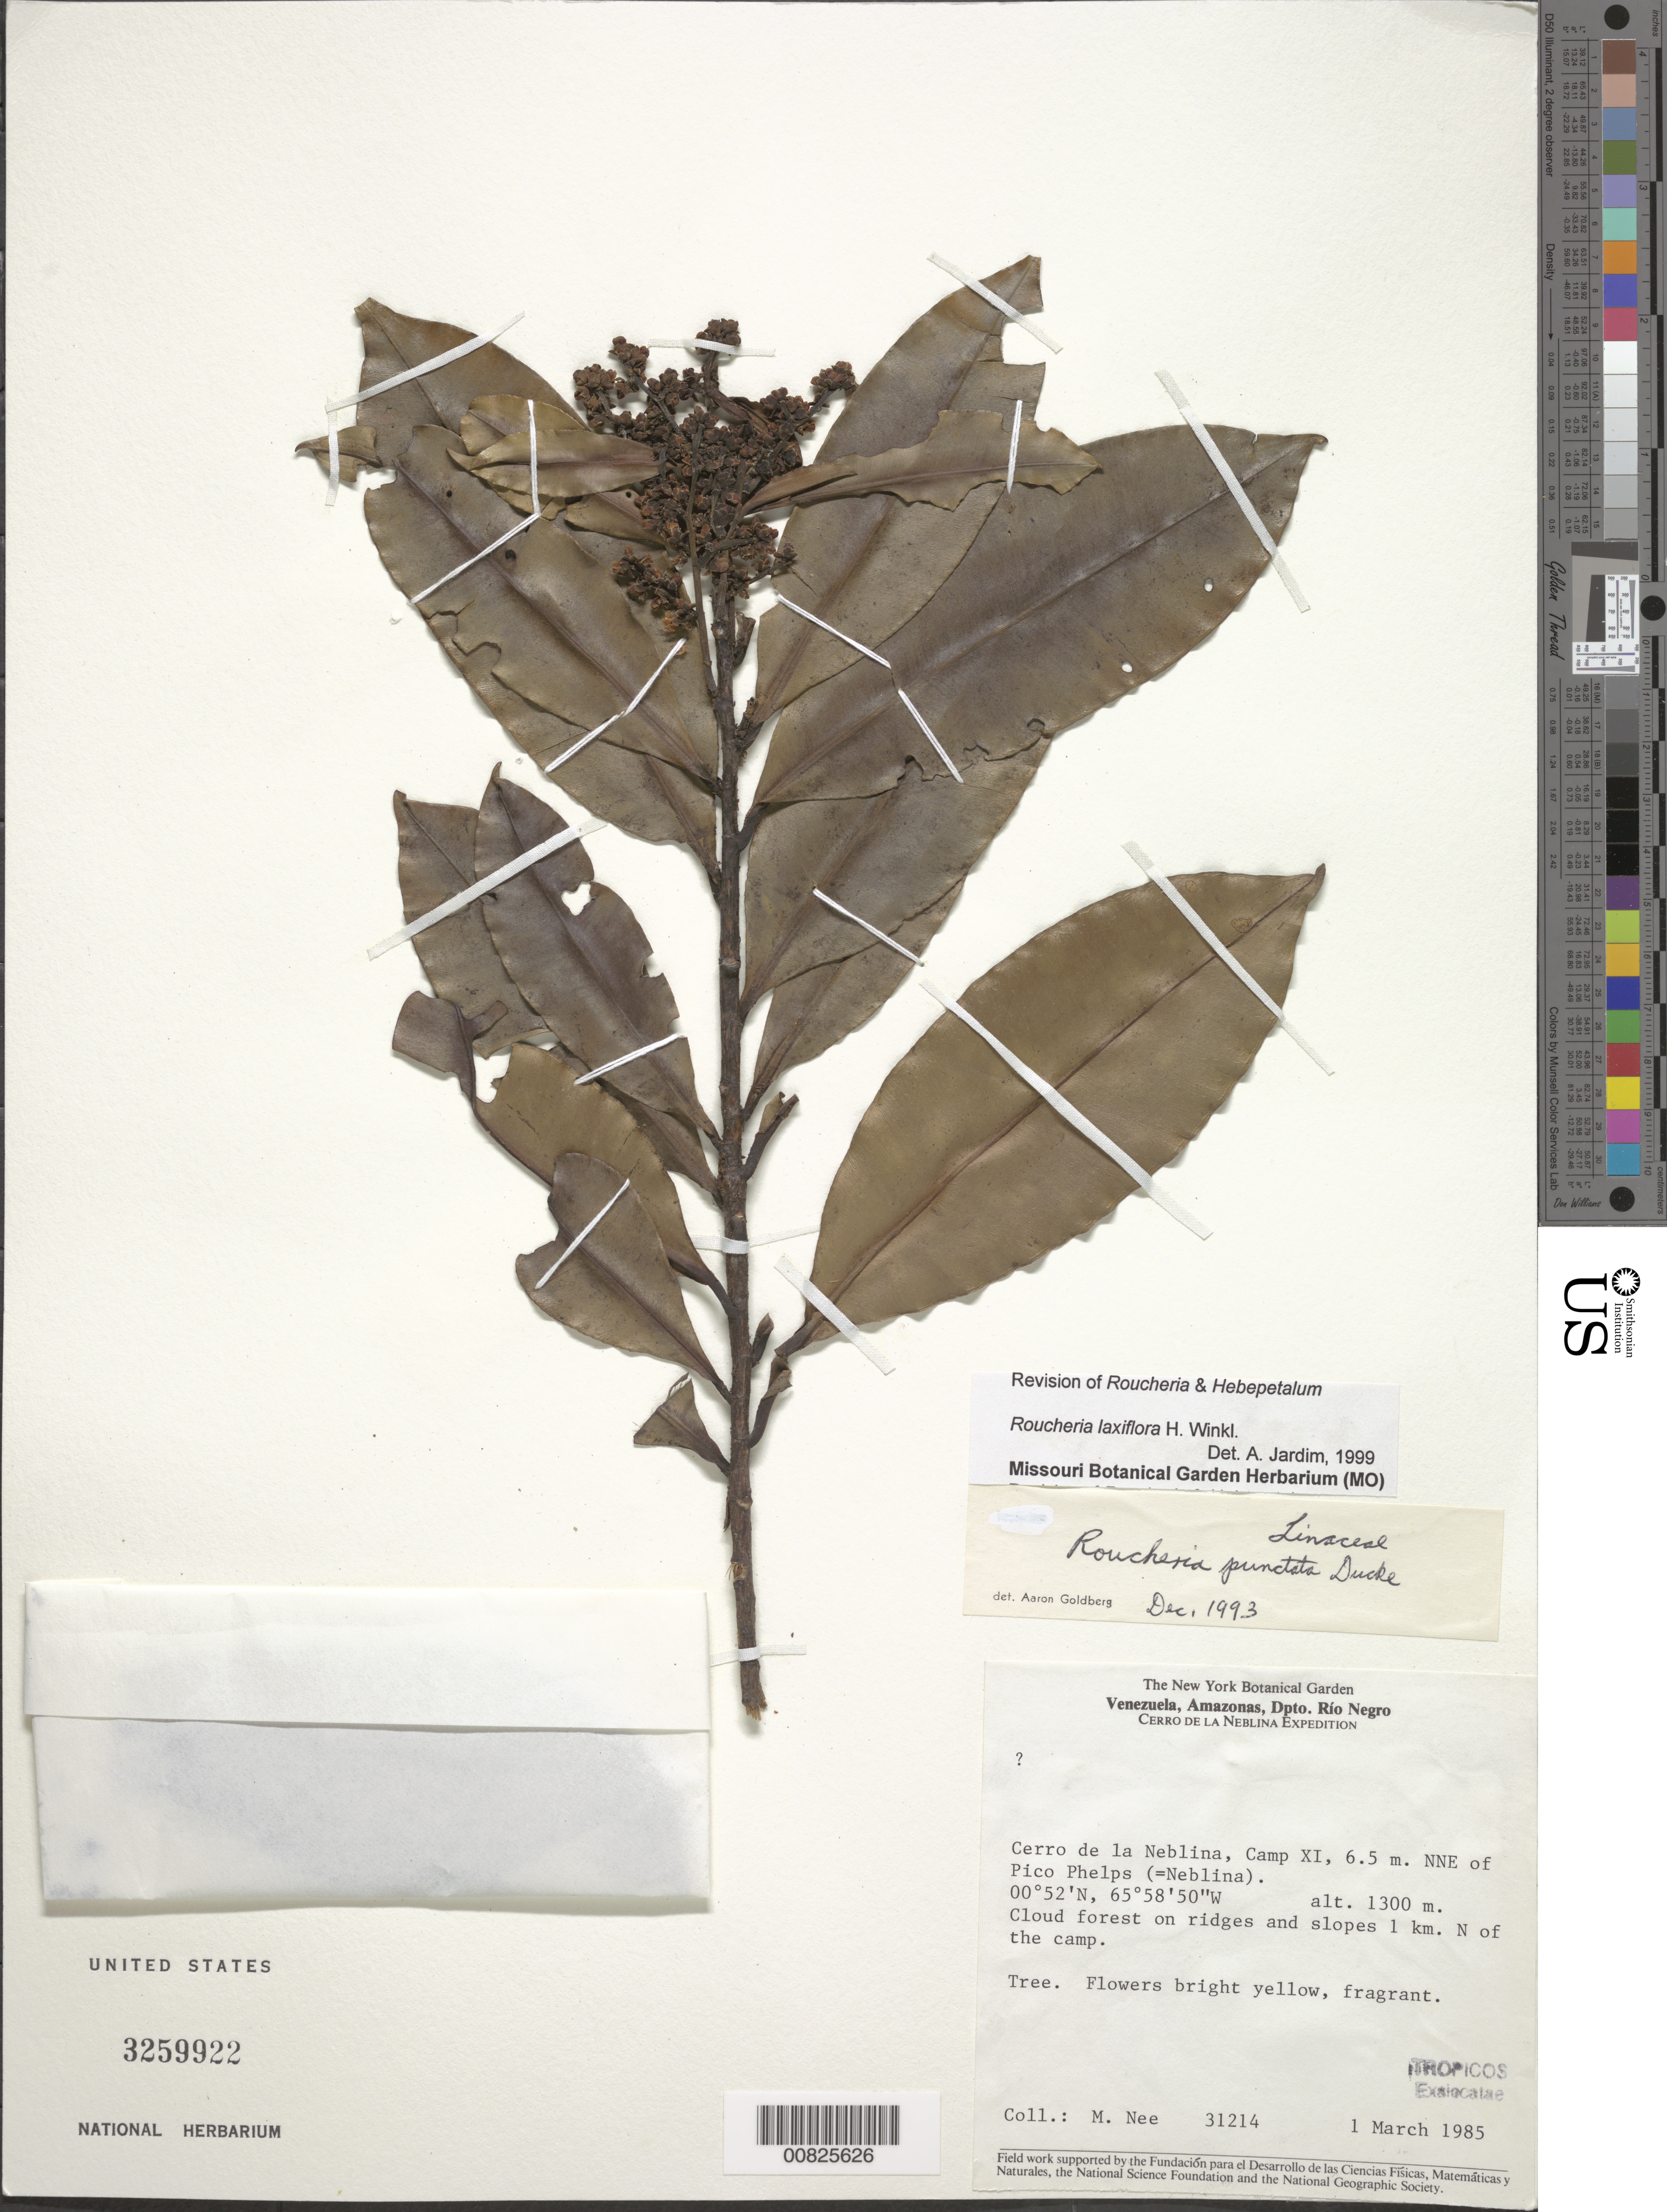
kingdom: Plantae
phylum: Tracheophyta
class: Magnoliopsida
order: Malpighiales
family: Linaceae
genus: Roucheria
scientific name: Roucheria laxiflora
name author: H. Winkl.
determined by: Jardim, A.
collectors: M. Nee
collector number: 31214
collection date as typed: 2-Mar-85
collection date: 1985-03-02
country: Venezuela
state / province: Amazonas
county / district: Río Negro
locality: Cerro de la Neblina, Camp XI, 6.5 km NNE of Pico Phelps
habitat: Cloud forest on ridges and slopes 1km N of the camp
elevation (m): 1300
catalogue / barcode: US 3259922